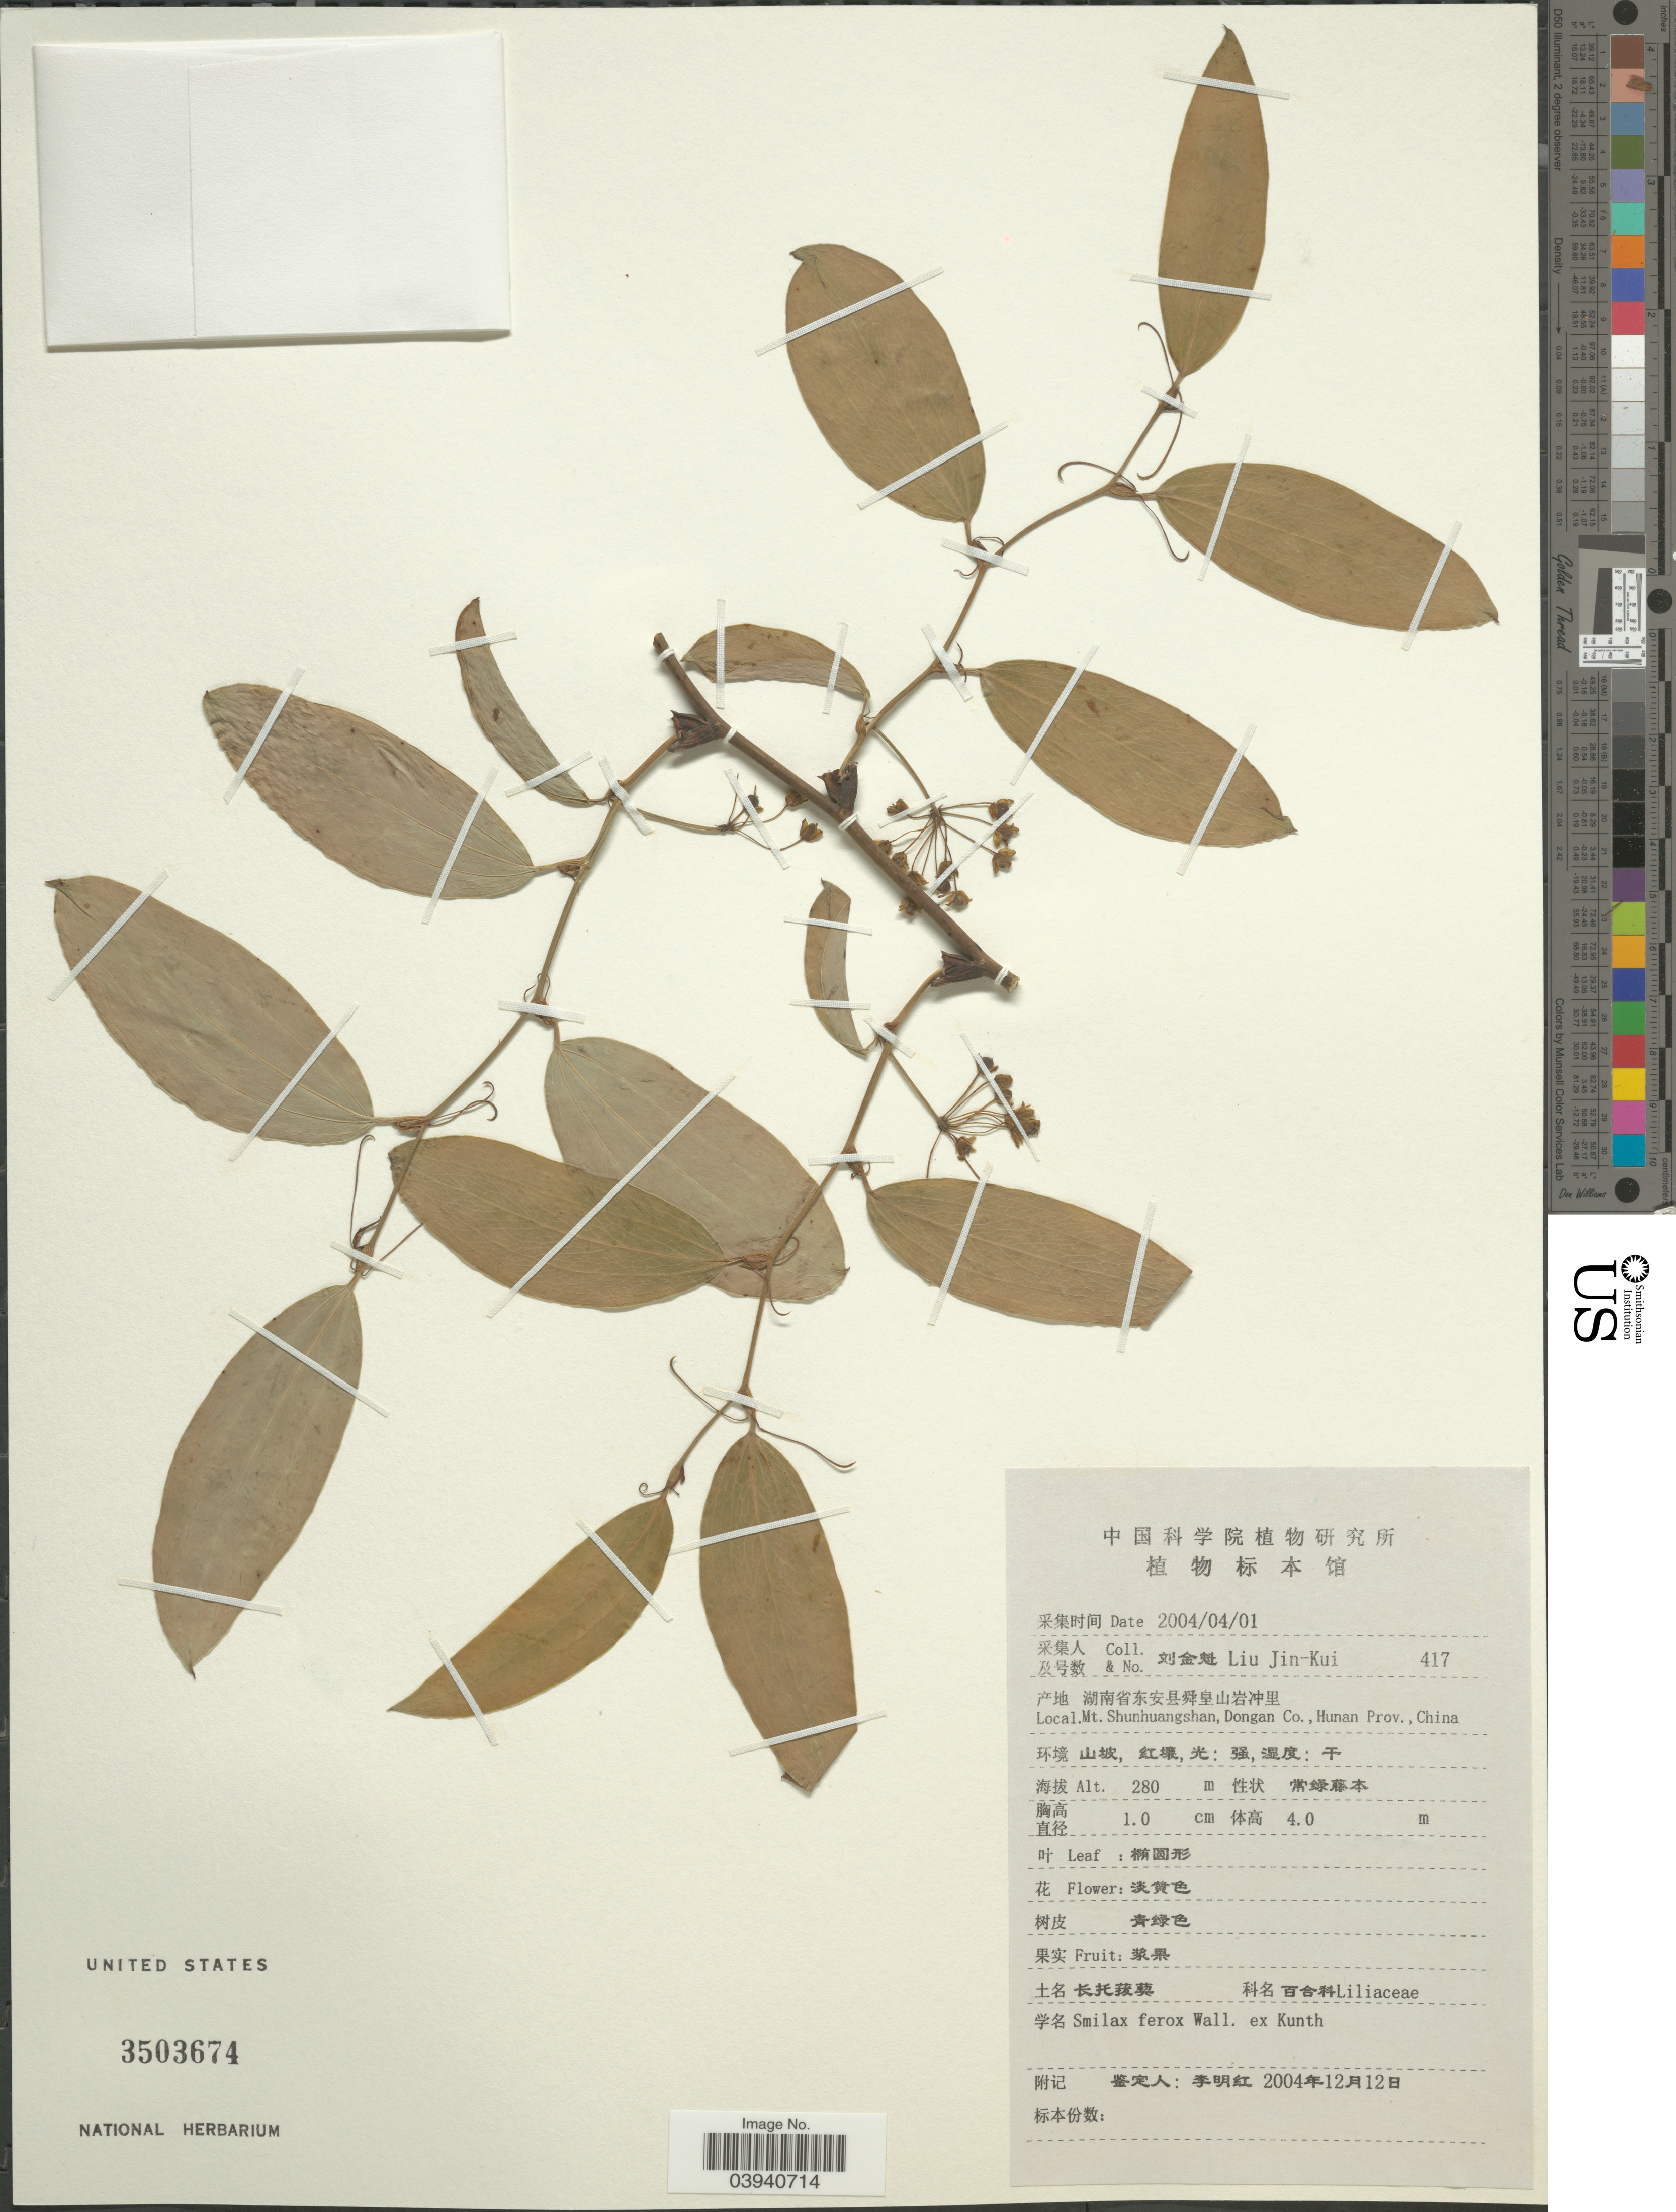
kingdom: Plantae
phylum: Tracheophyta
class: Liliopsida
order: Liliales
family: Smilacaceae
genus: Smilax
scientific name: Smilax ferox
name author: Wall. ex Kunth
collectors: Liu Jin-Kui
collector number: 417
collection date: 2004-04-01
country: China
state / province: Hunan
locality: Mt. Shunhuangshan, Dongan Co.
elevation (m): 280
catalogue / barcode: US 3503674